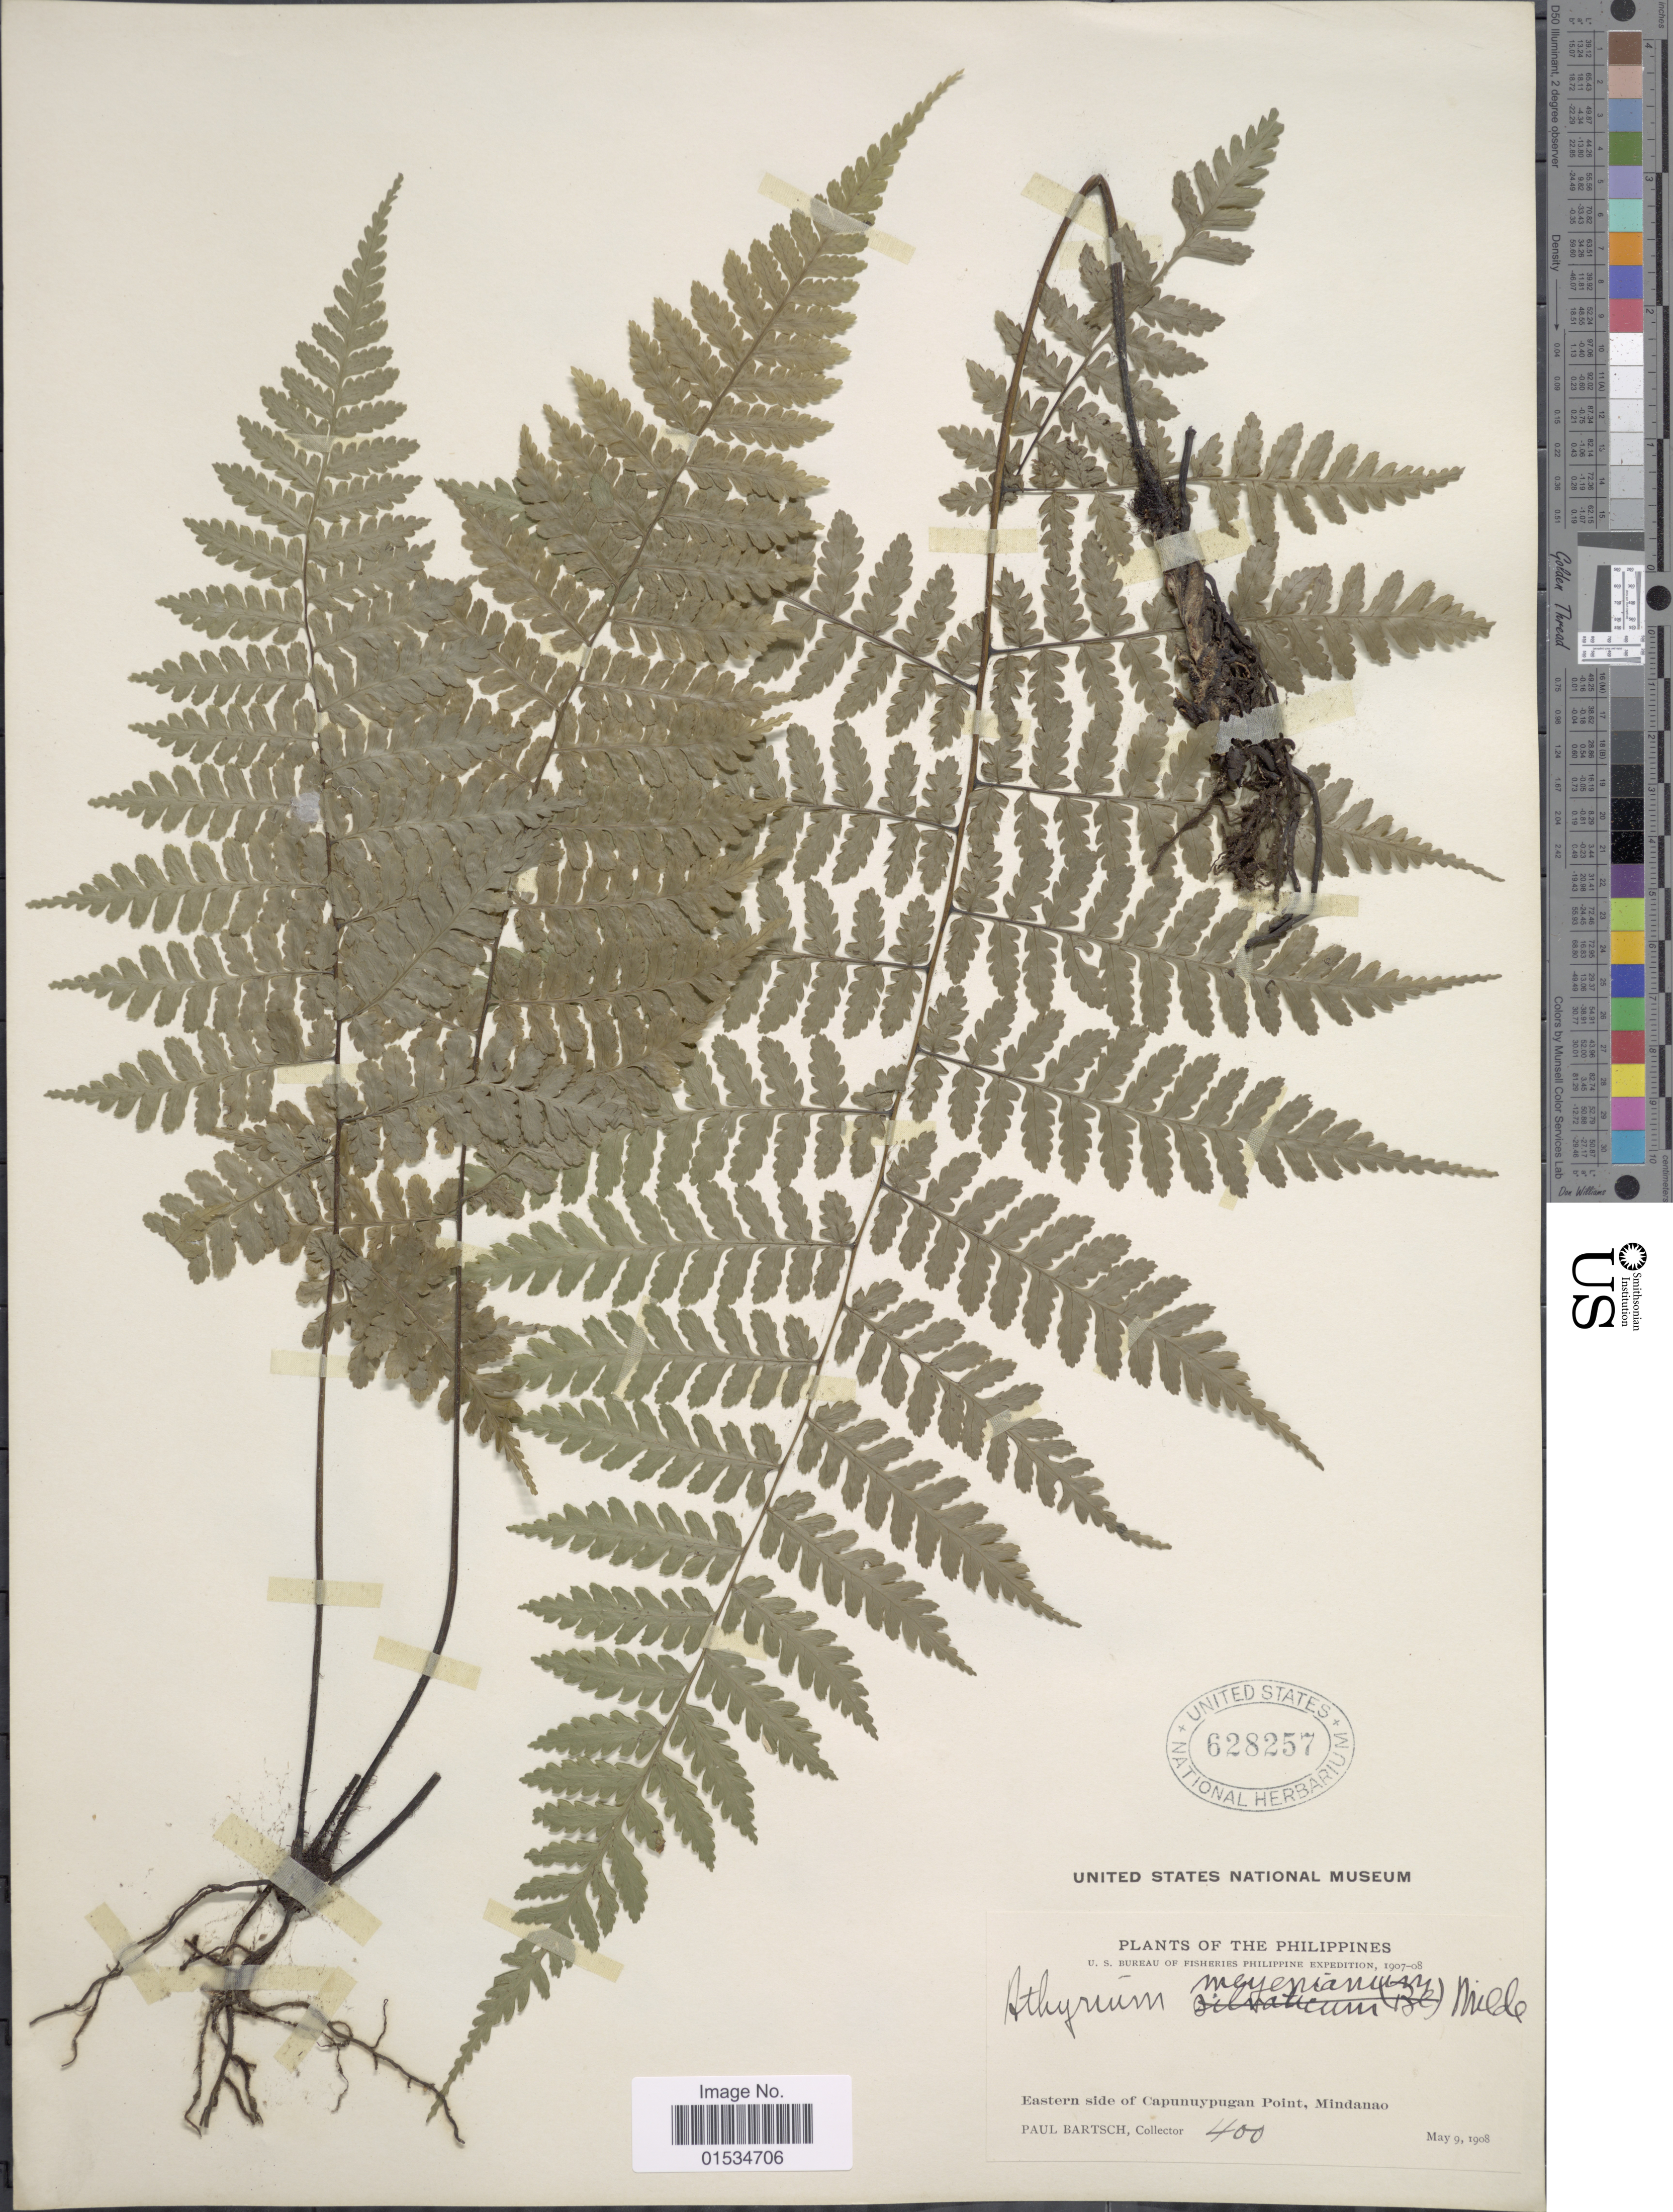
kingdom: Plantae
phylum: Tracheophyta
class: Polypodiopsida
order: Polypodiales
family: Athyriaceae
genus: Diplazium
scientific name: Diplazium caudatum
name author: J. Sm. ex C. Chr.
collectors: P. Bartsch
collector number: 400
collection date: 1908-05-09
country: Philippines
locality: Eastern side of Capunuypugan Point, Mindanao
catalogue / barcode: US 628257